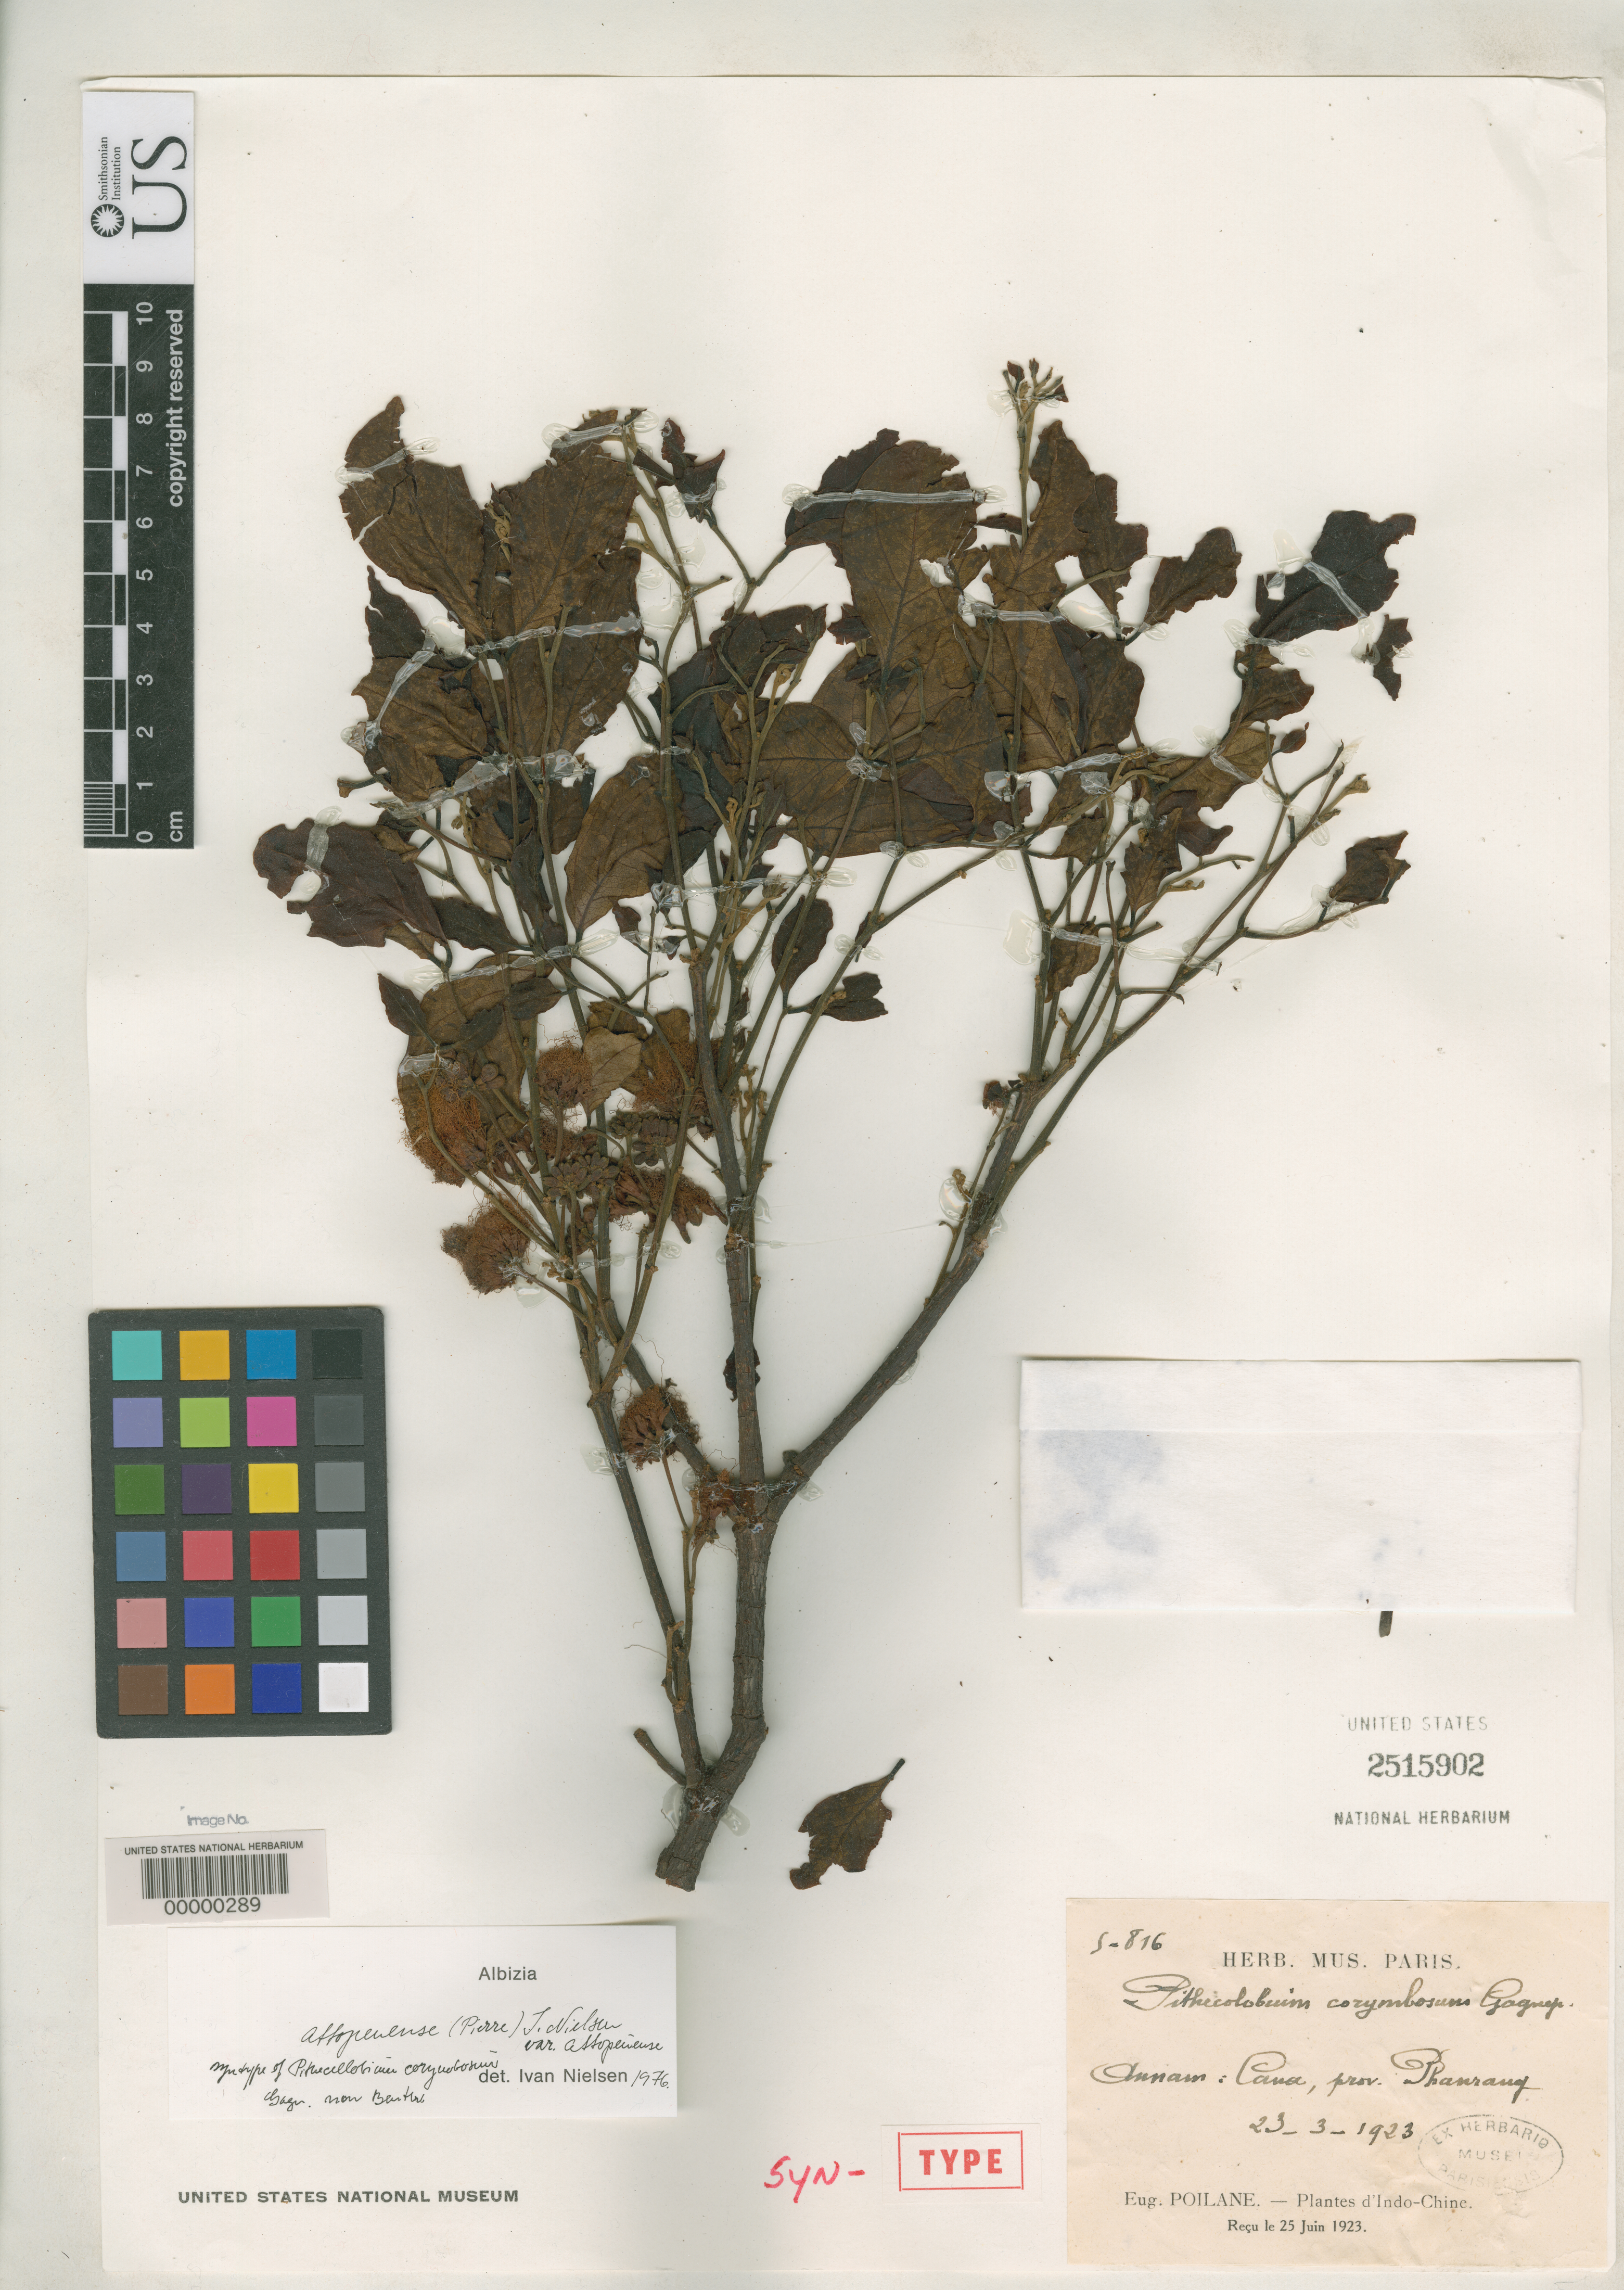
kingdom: Plantae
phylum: Tracheophyta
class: Magnoliopsida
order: Fabales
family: Fabaceae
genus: Pithecellobium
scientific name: Pithecellobium corymbosum Gagnep., nom. illeg.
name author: Gagnep.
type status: Syntype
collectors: E. Poilane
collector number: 5816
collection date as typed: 23 Mar 1923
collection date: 1923-03-23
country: Vietnam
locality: Canna, Phanrang.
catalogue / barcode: US 2515902